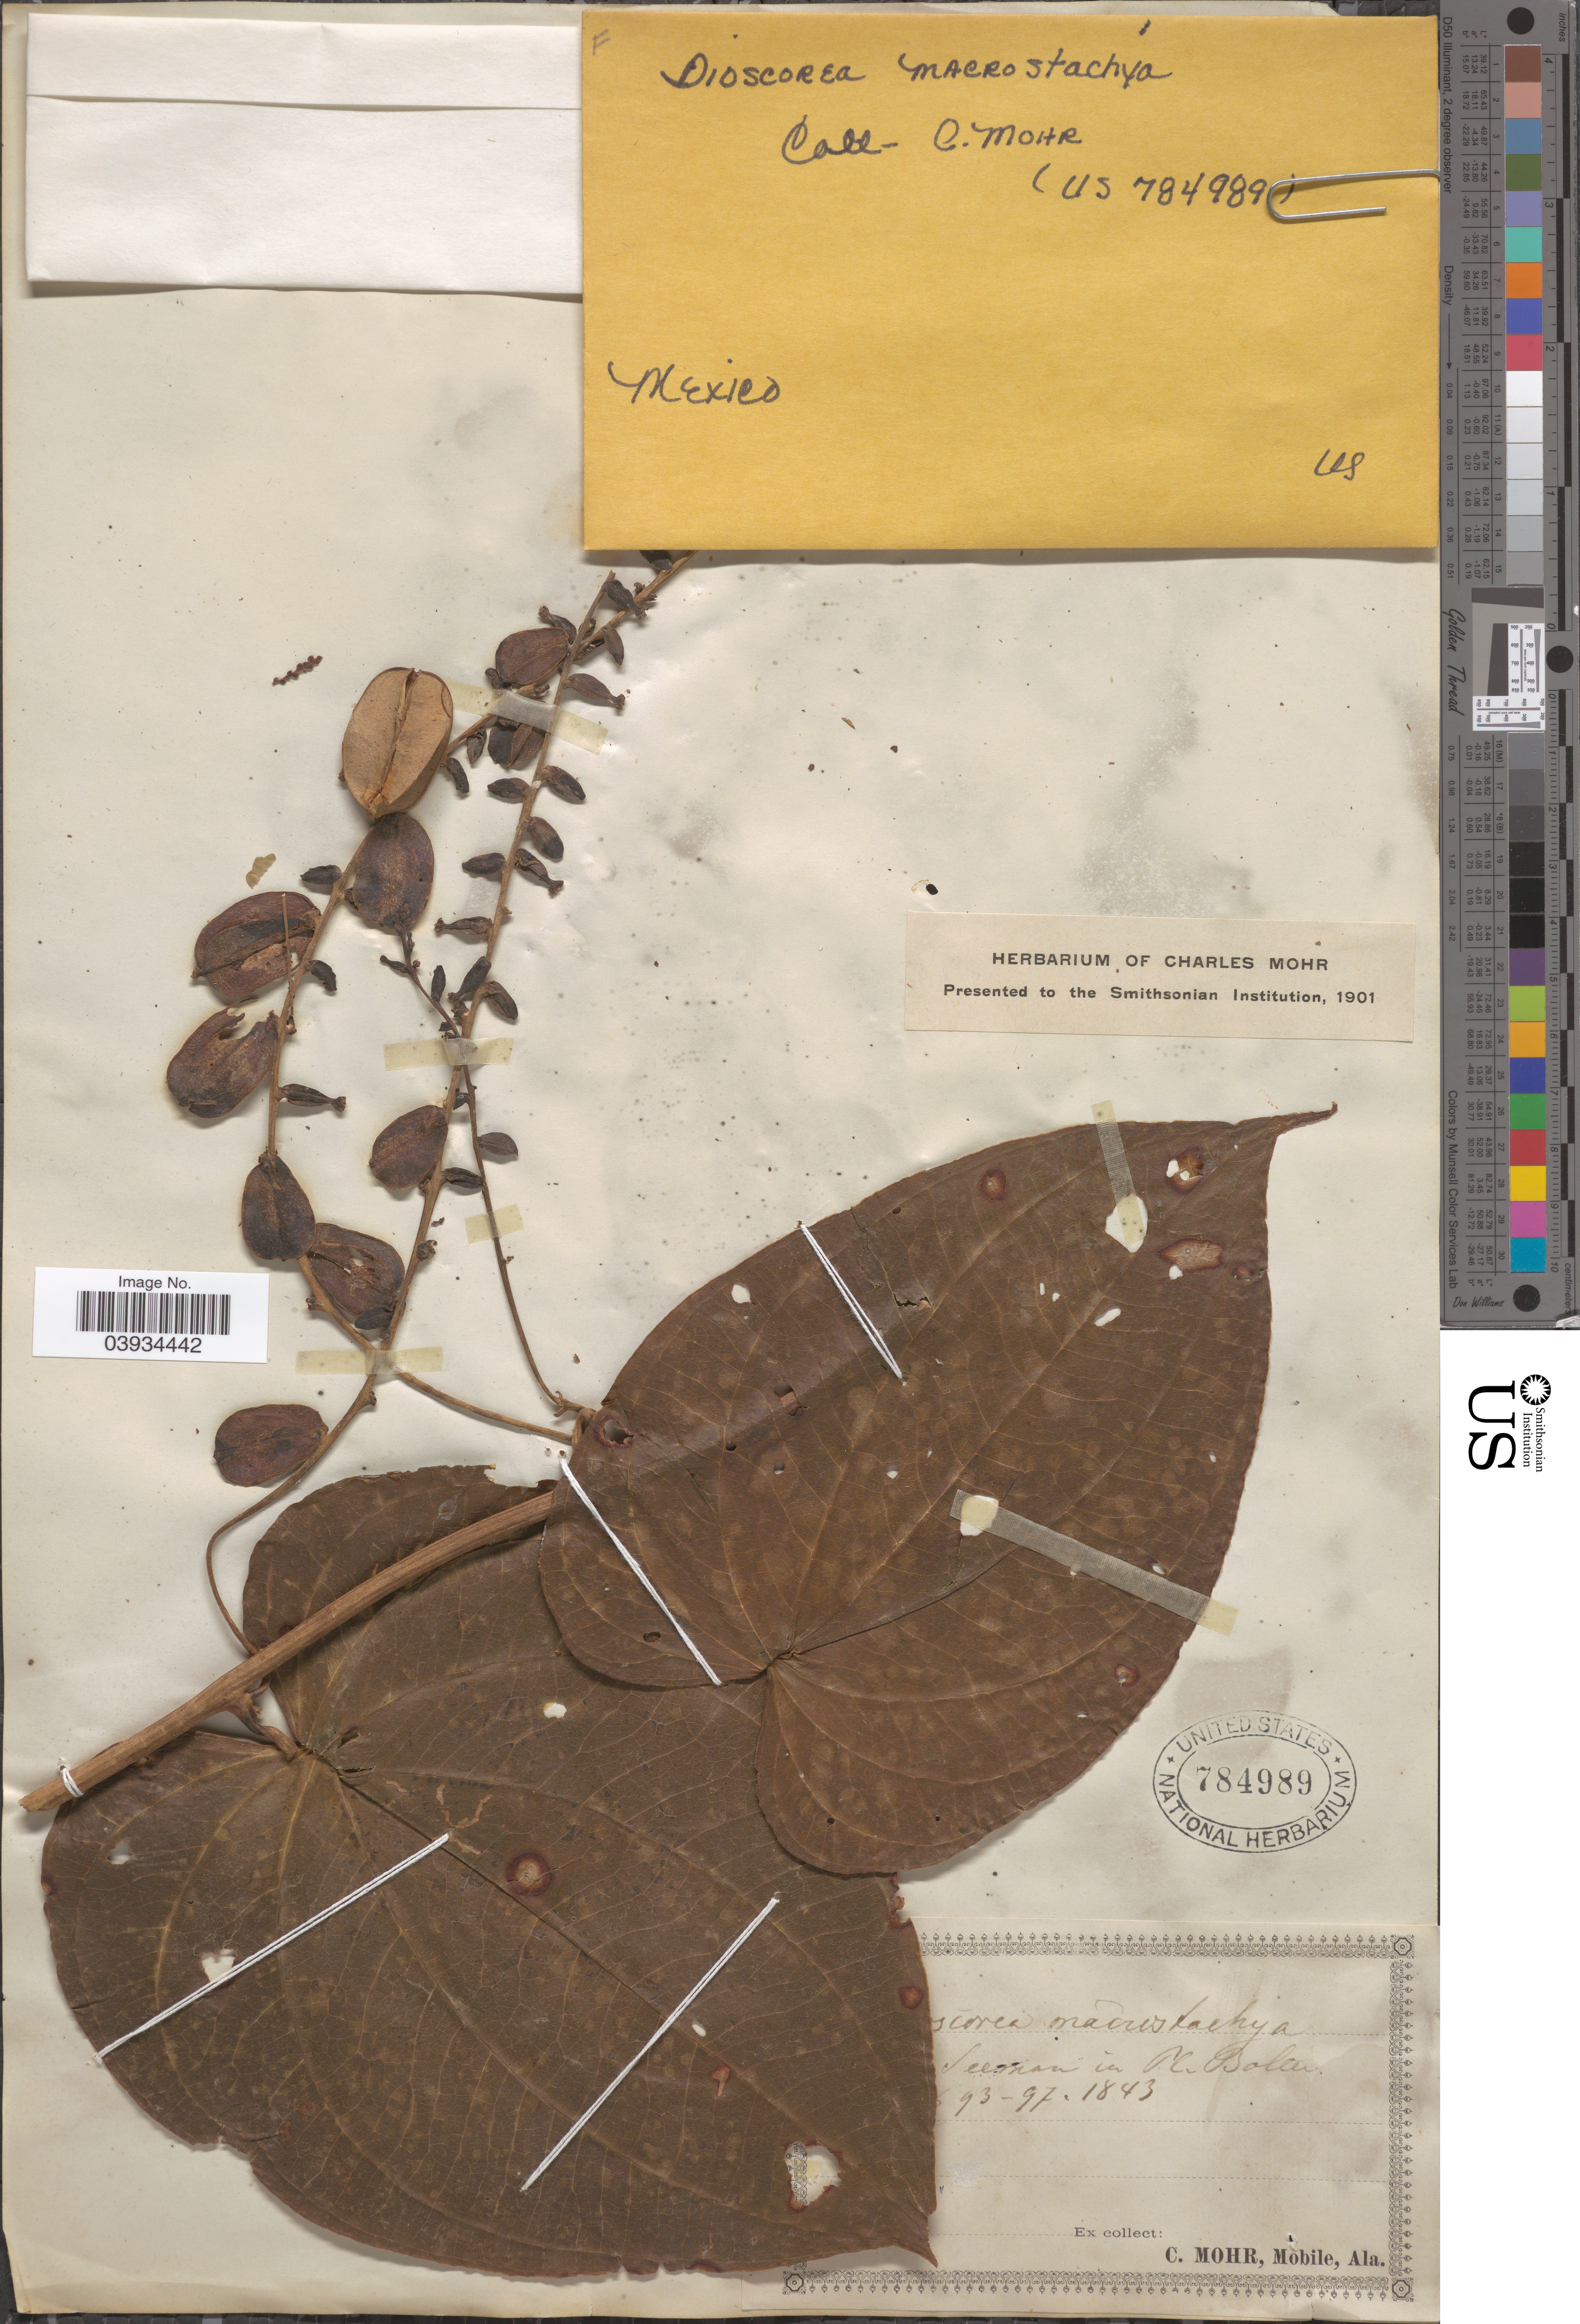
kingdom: Plantae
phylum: Tracheophyta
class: Liliopsida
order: Dioscoreales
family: Dioscoreaceae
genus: Dioscorea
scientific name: Dioscorea composita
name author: Hemsl.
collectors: C. T. Mohr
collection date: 1843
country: Mexico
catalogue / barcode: US 784989